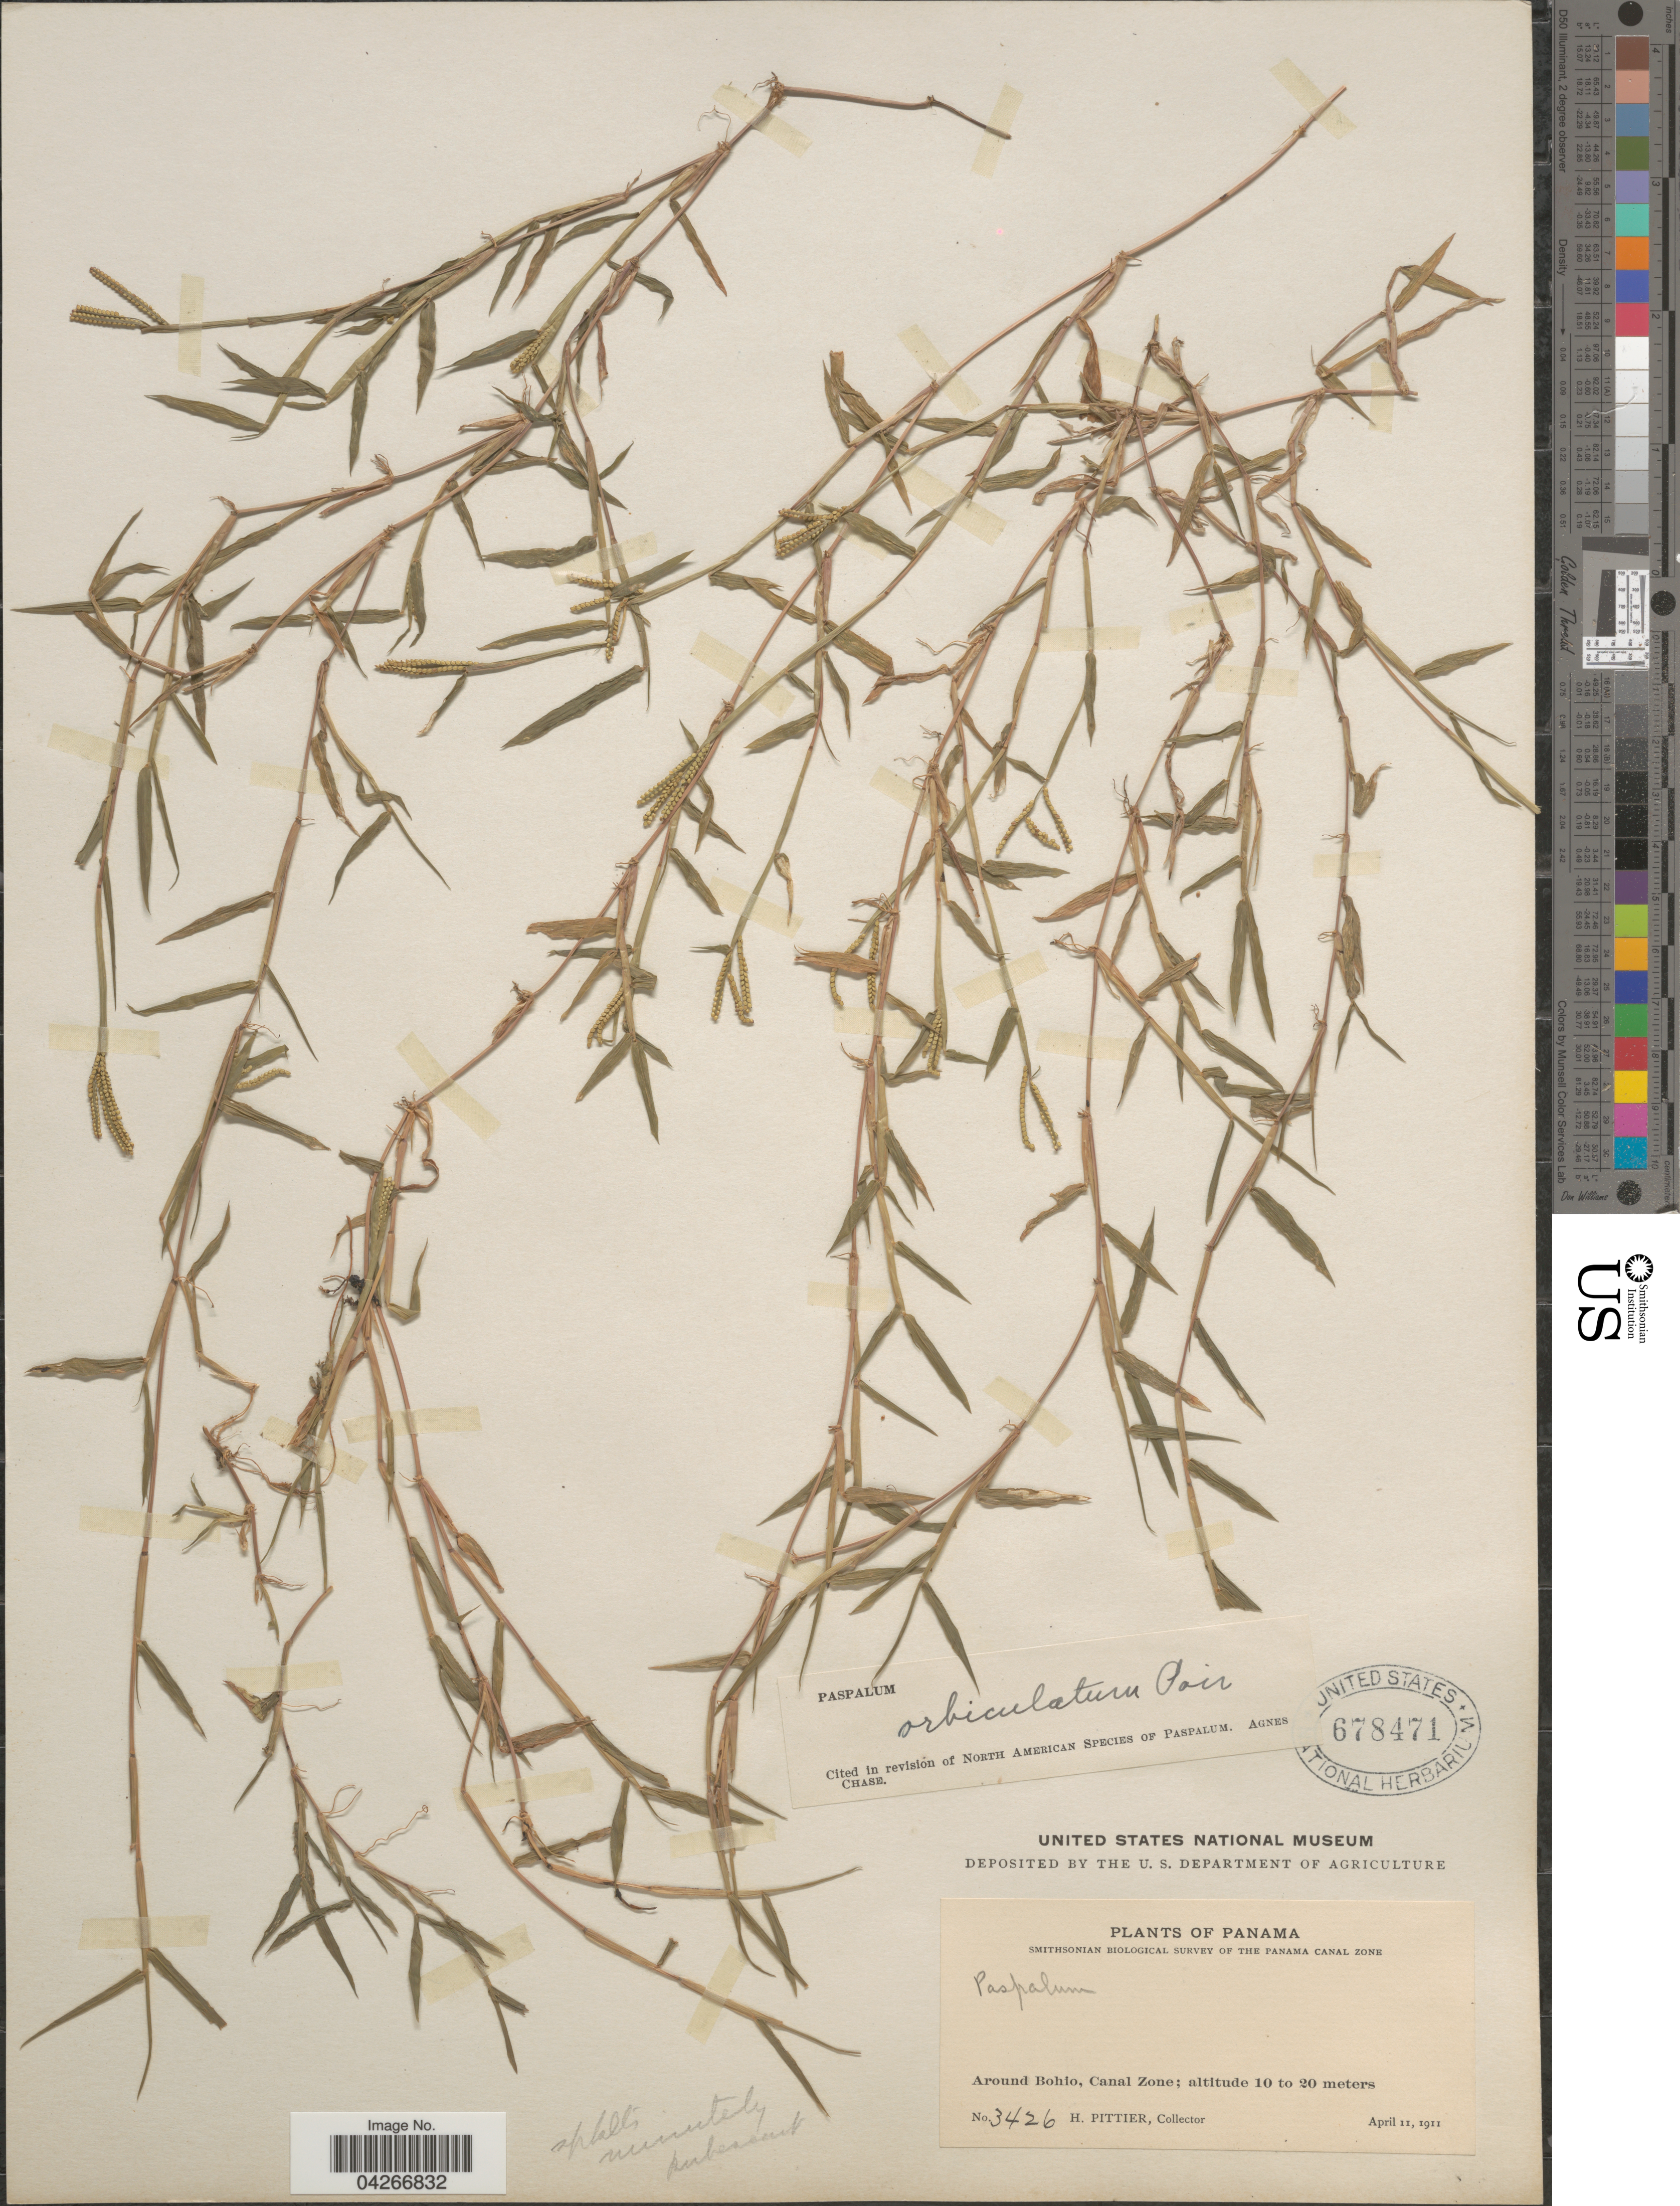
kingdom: Plantae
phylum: Tracheophyta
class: Liliopsida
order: Poales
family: Poaceae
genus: Paspalum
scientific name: Paspalum orbiculatum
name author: Poir. in Lam.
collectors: H. F. Pittier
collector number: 3426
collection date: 1911-04-11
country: Panama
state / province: Colón / Panamá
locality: Smithsonian Biological Survey of the Panama Canal Zone. Around Bohio, Canal Zone.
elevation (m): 10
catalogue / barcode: US 678471